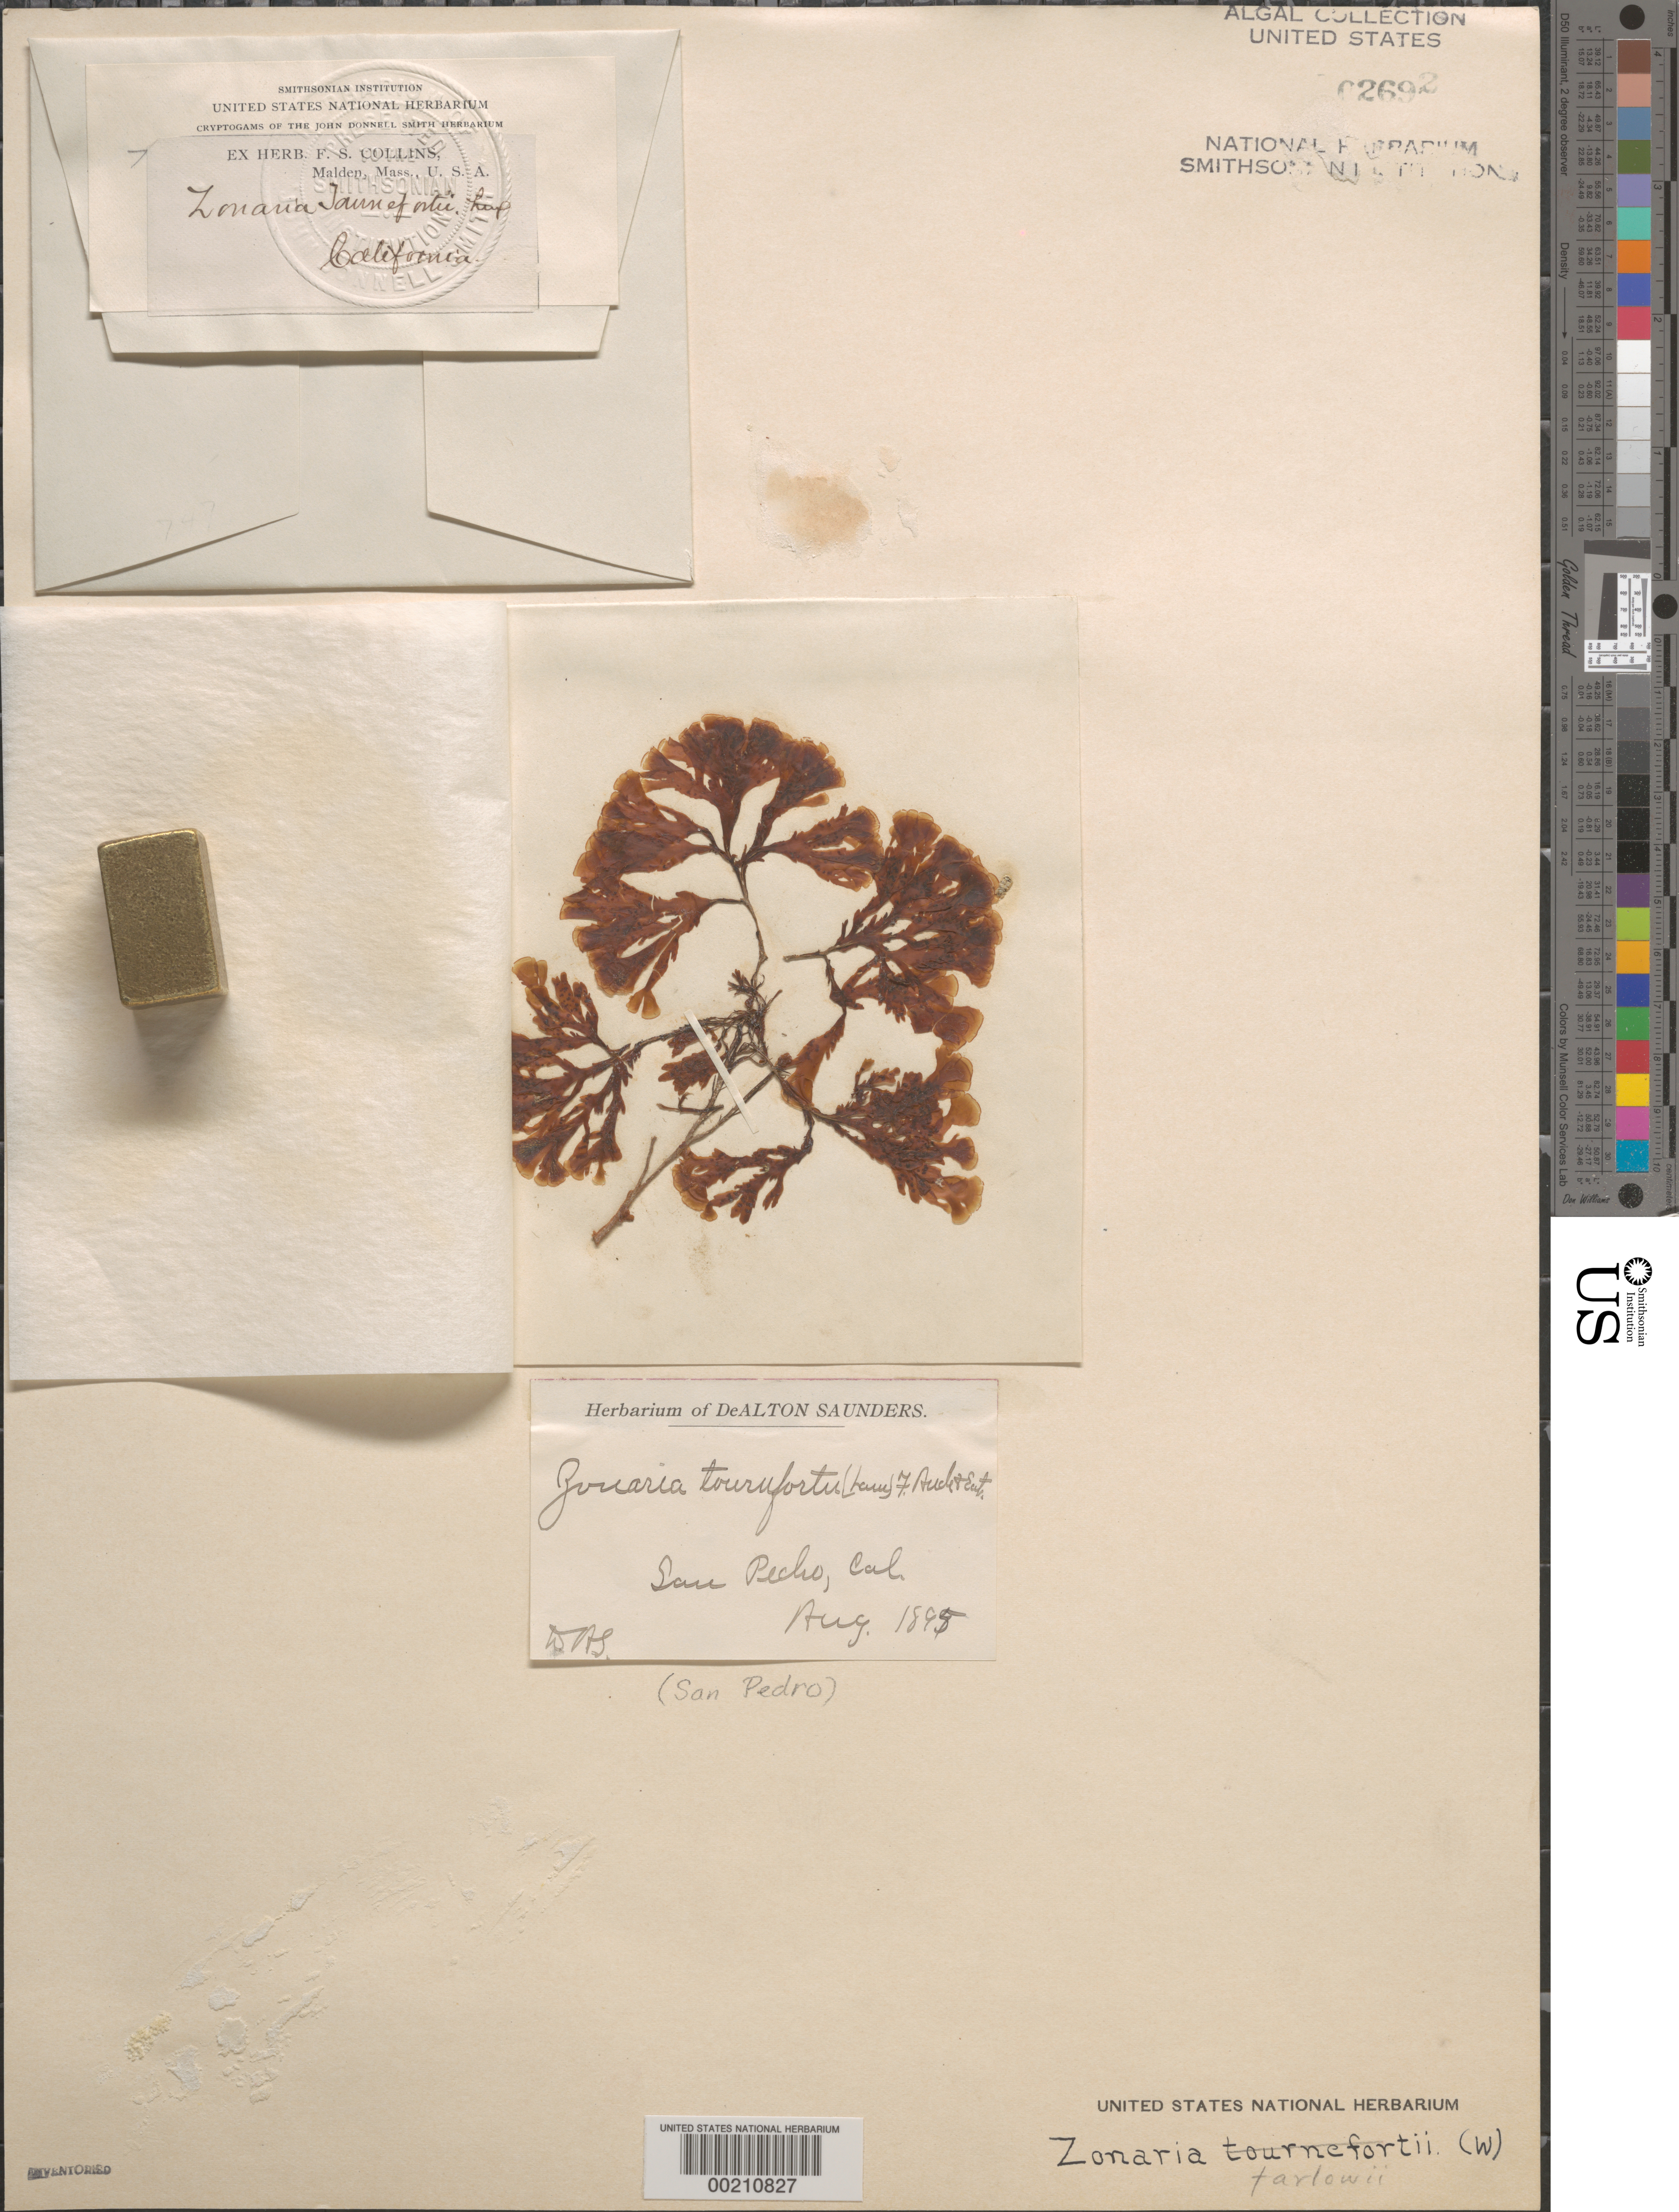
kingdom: Chromista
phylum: Ochrophyta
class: Phaeophyceae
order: Dictyotales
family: Dictyotaceae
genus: Zonaria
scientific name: Zonaria farlowii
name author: Setch. & N.L. Gardner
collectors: D. Saunders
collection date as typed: Aug 1895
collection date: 1895-08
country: United States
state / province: California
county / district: Los Angeles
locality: San Pedro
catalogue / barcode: US 2692